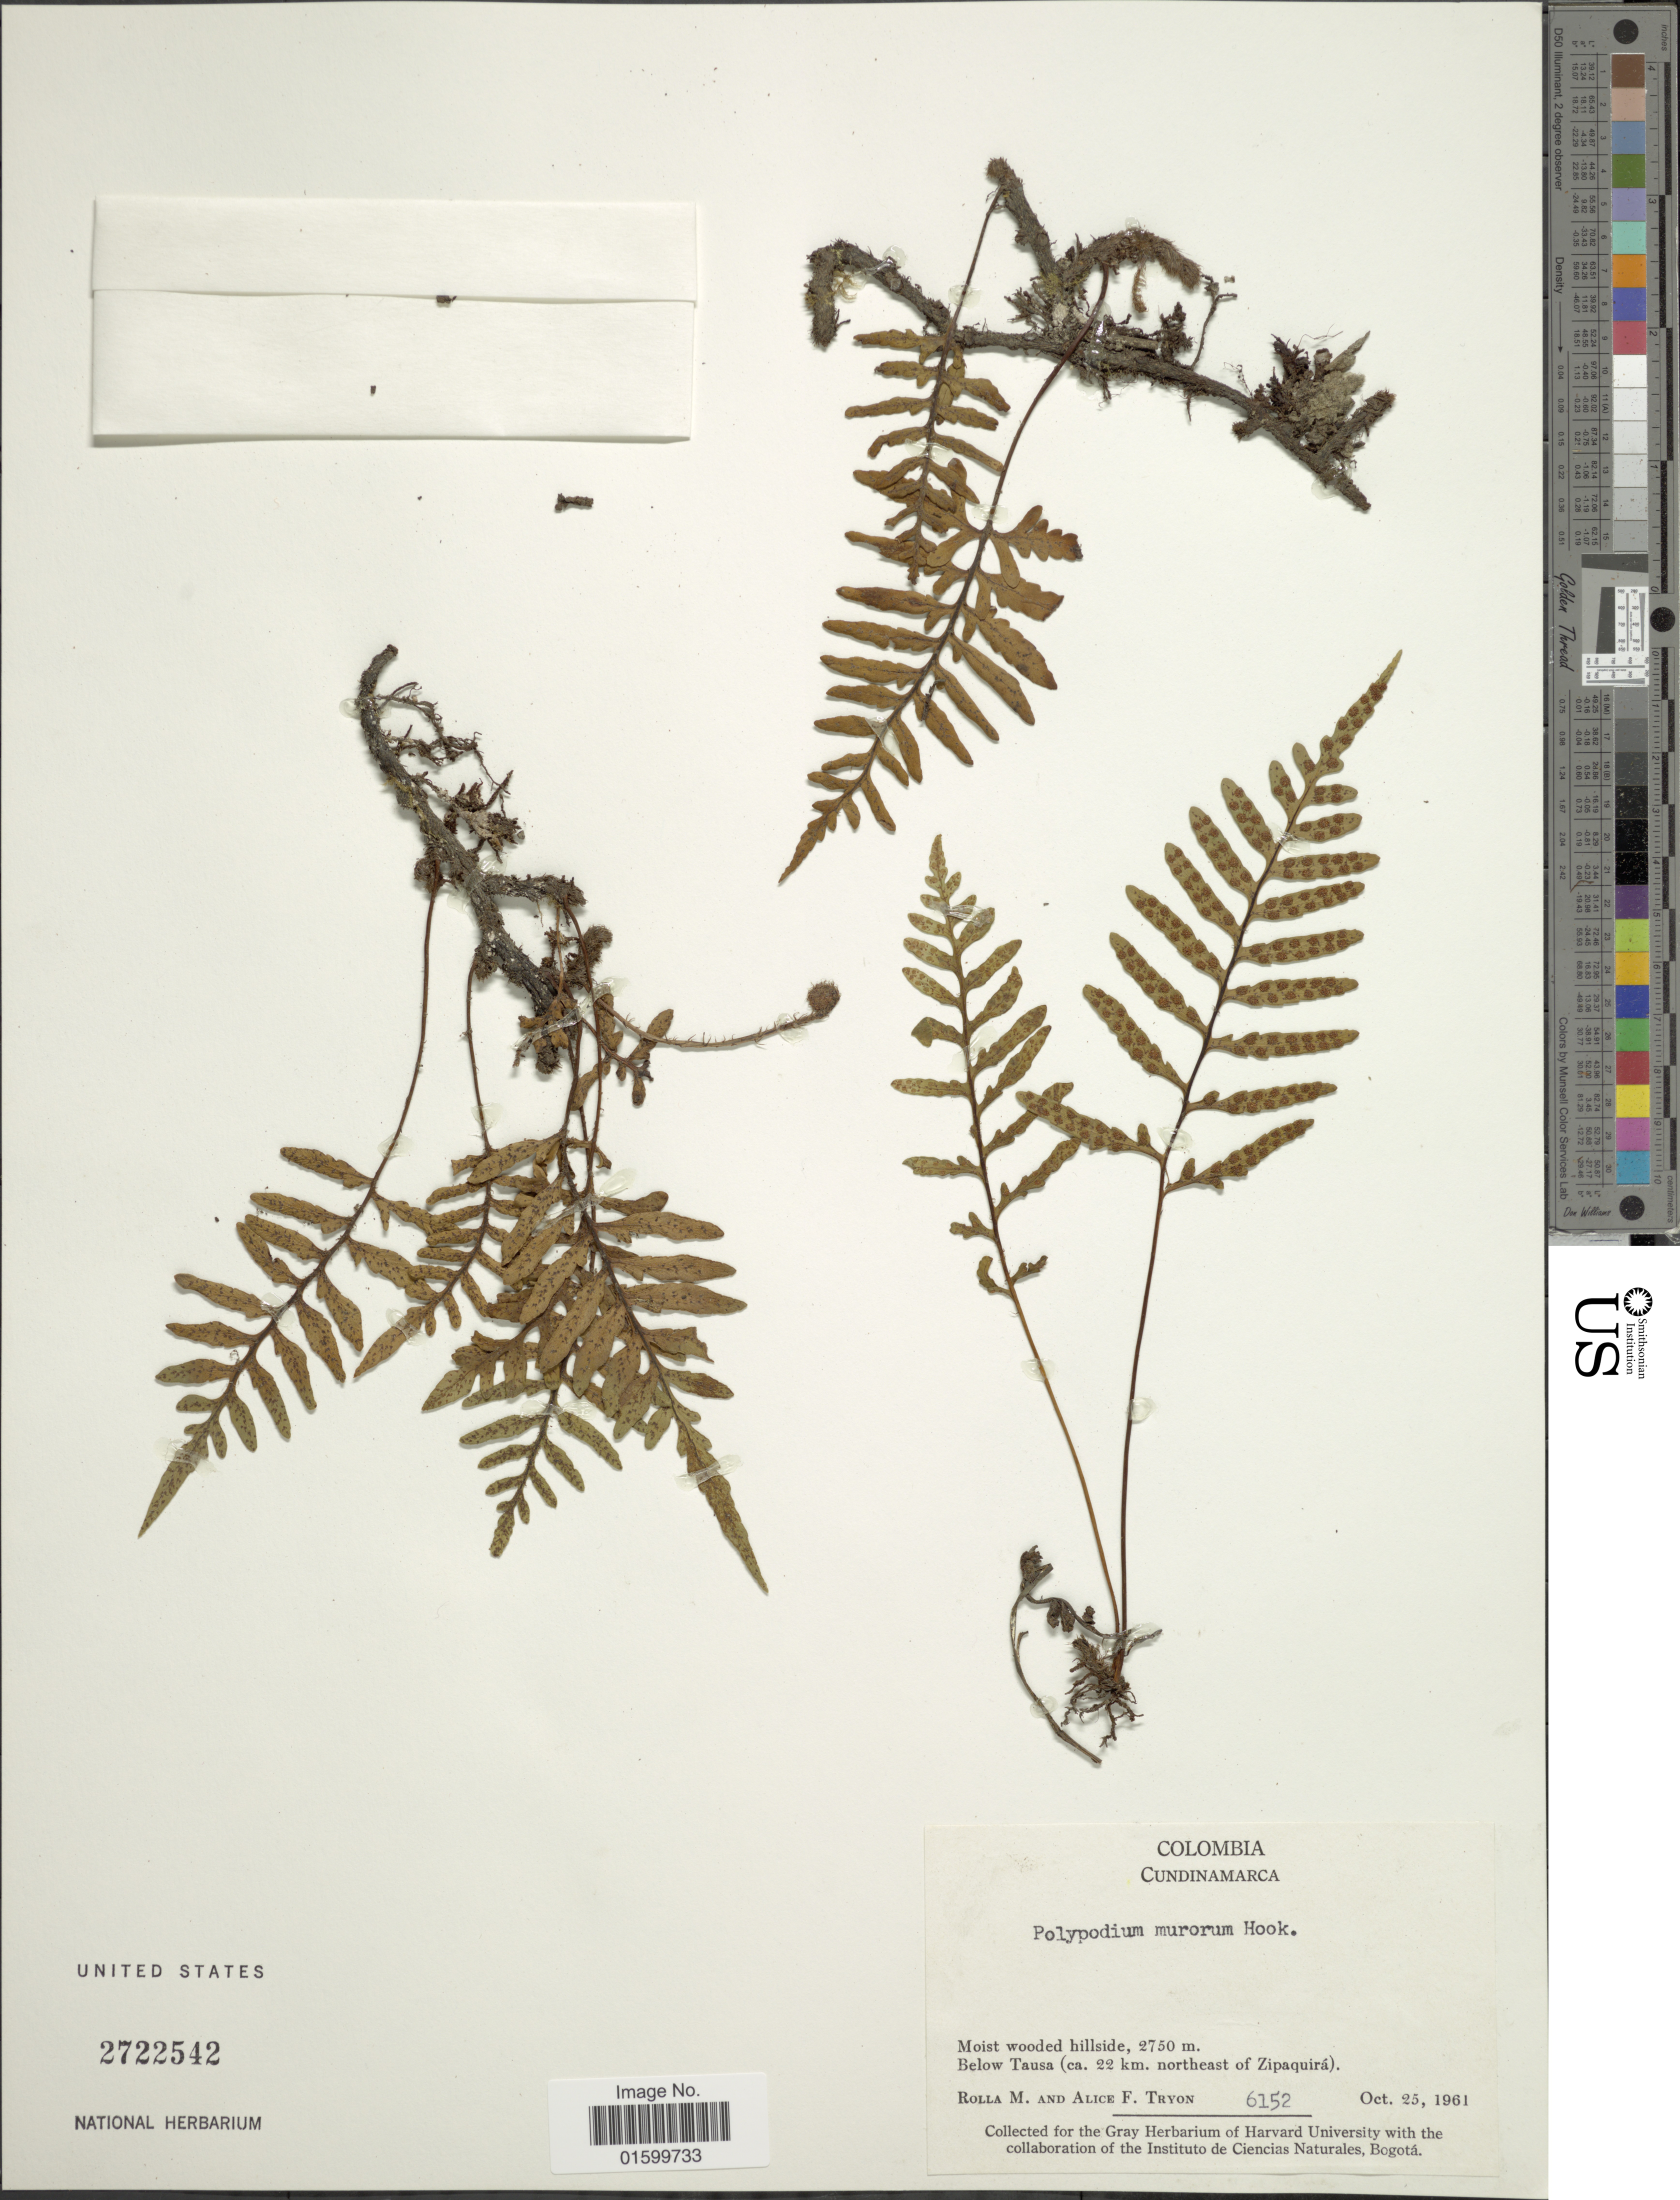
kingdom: Plantae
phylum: Tracheophyta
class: Polypodiopsida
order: Polypodiales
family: Polypodiaceae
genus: Pleopeltis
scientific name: Pleopeltis murorum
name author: (Hook.) A.R. Sm. & Tejero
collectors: R. M. Tryon & A. F. Tryon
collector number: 6152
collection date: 1961-10-25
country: Colombia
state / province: Cundinamarca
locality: Below Tausa (ca 22 km northeast of Zipaquira)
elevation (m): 2750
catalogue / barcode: US 2722542